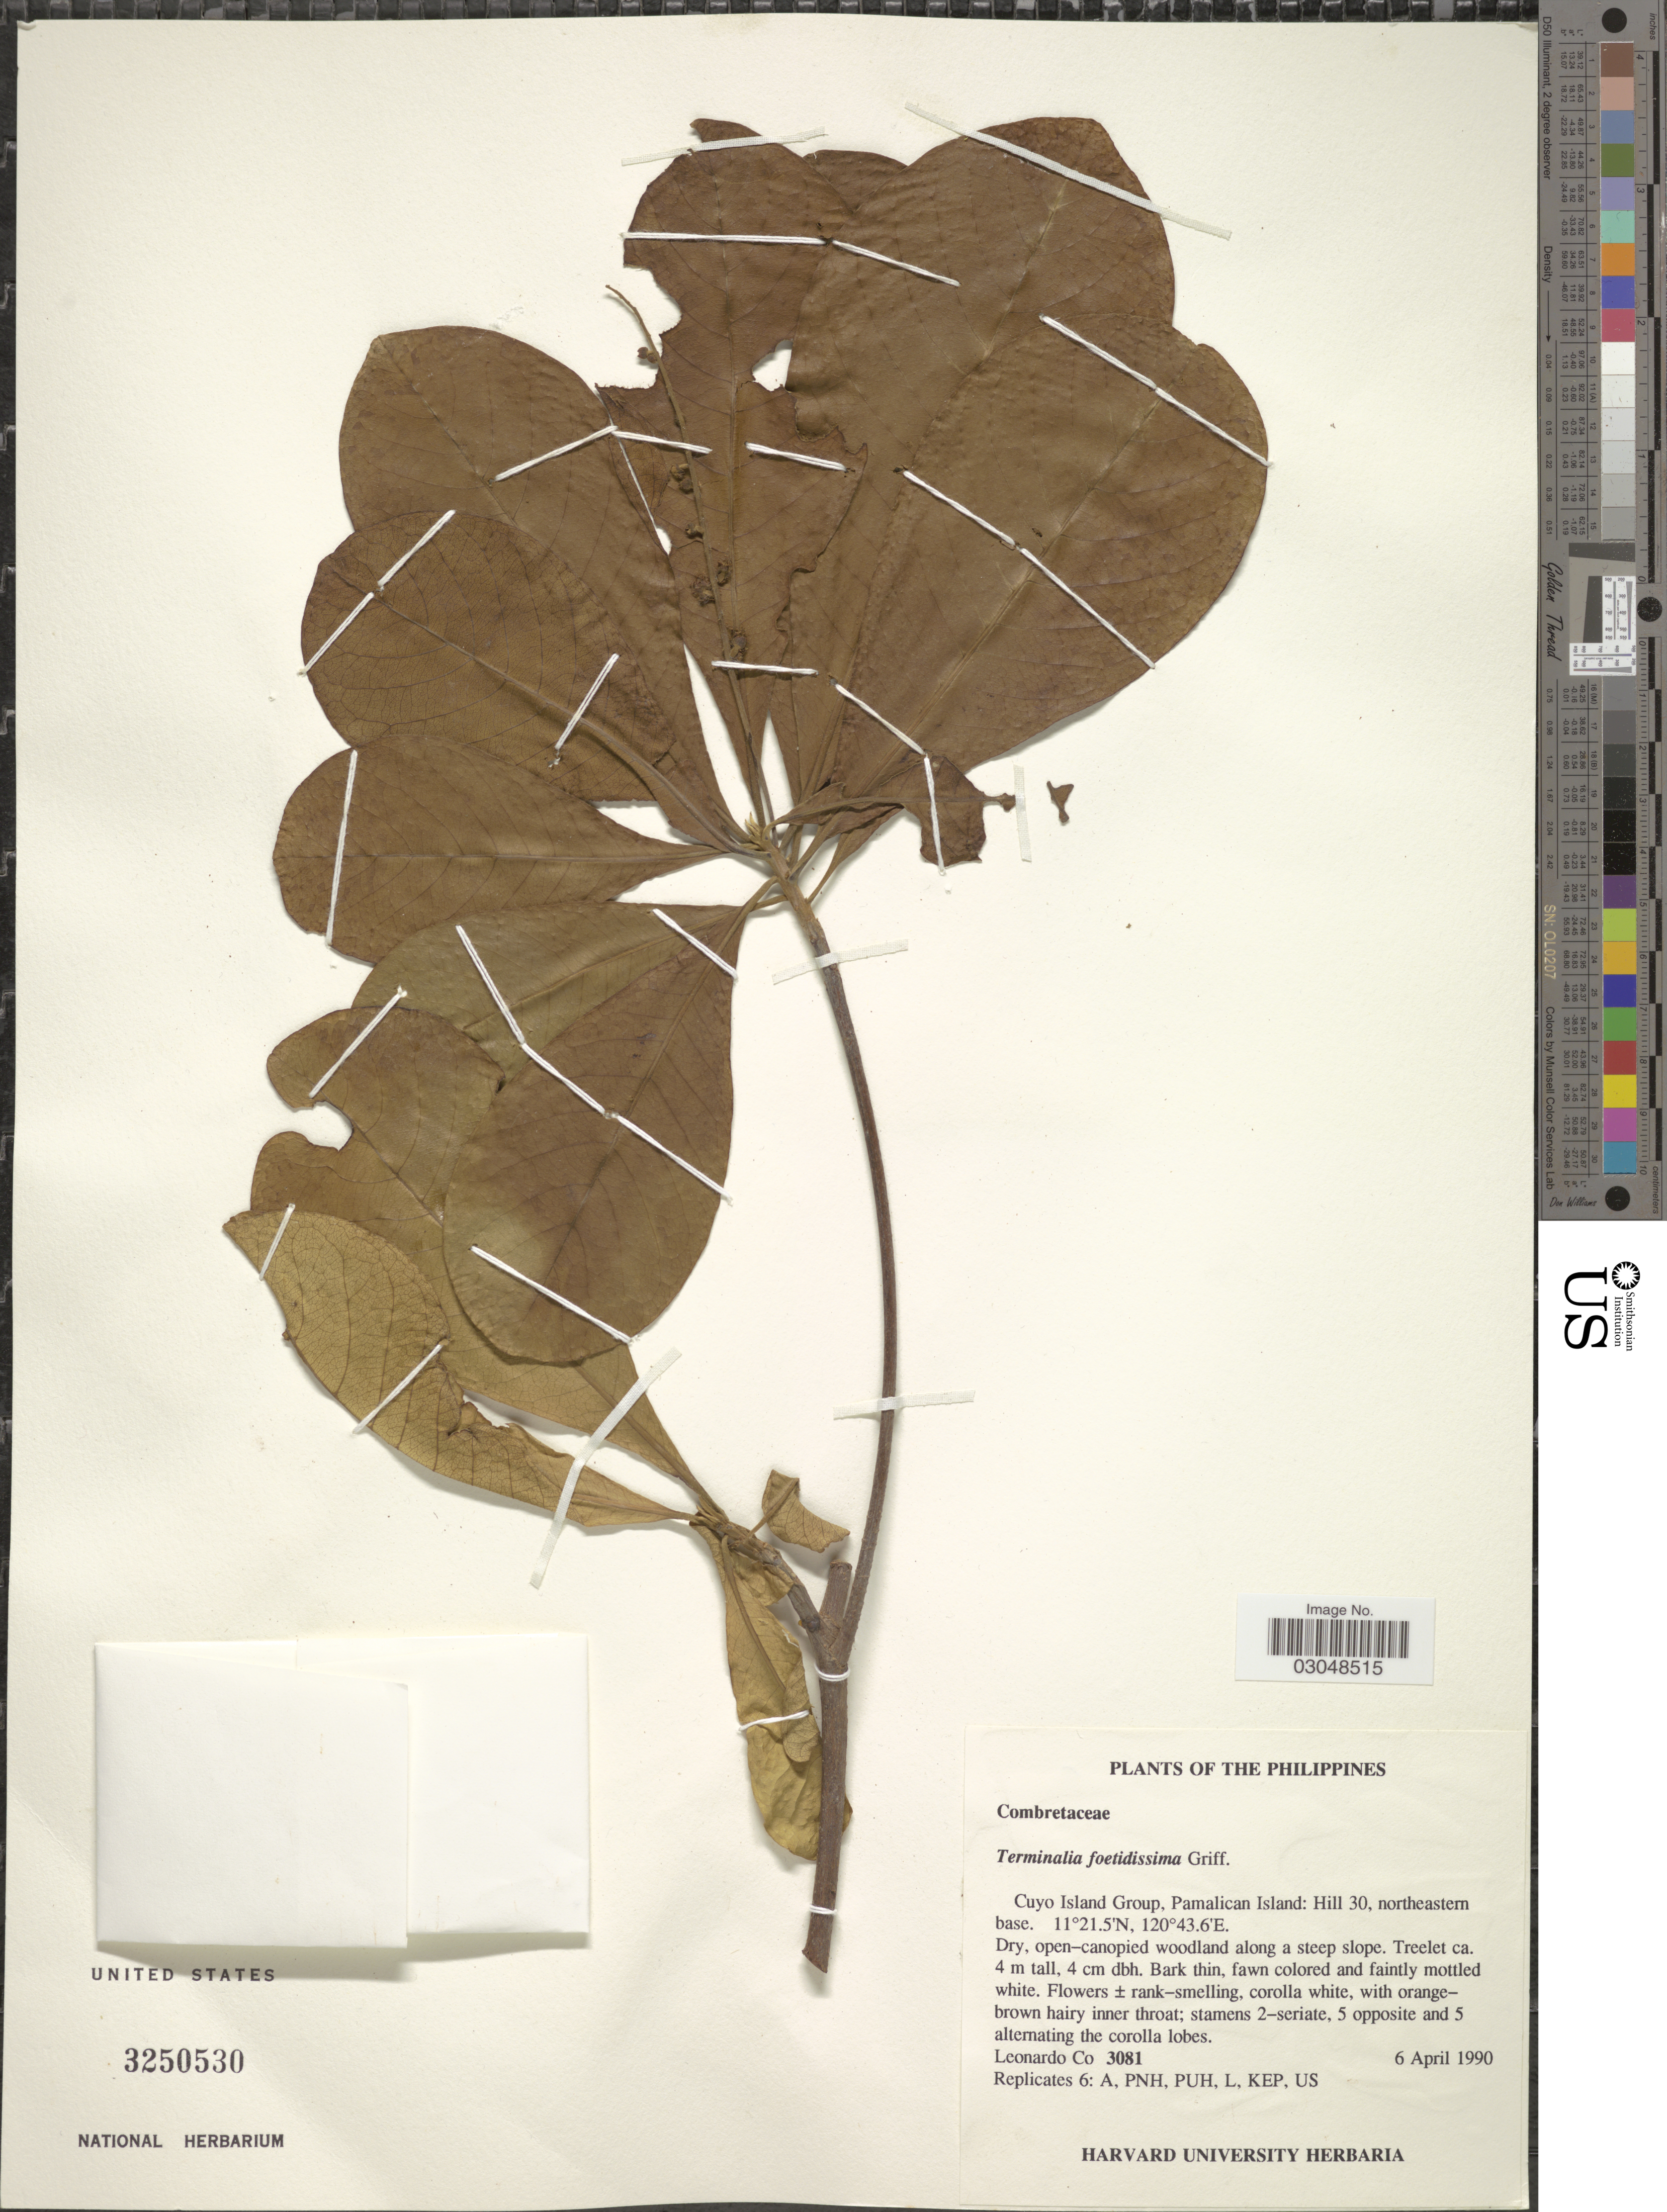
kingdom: Plantae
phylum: Tracheophyta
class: Magnoliopsida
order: Myrtales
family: Combretaceae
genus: Terminalia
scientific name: Terminalia foetidissima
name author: Griff.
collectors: L. Co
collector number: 3081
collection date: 1990-04-06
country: Philippines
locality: Cuyo Island Group, Pamalican Island: Hill 30, northeastern base.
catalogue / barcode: US 3250530